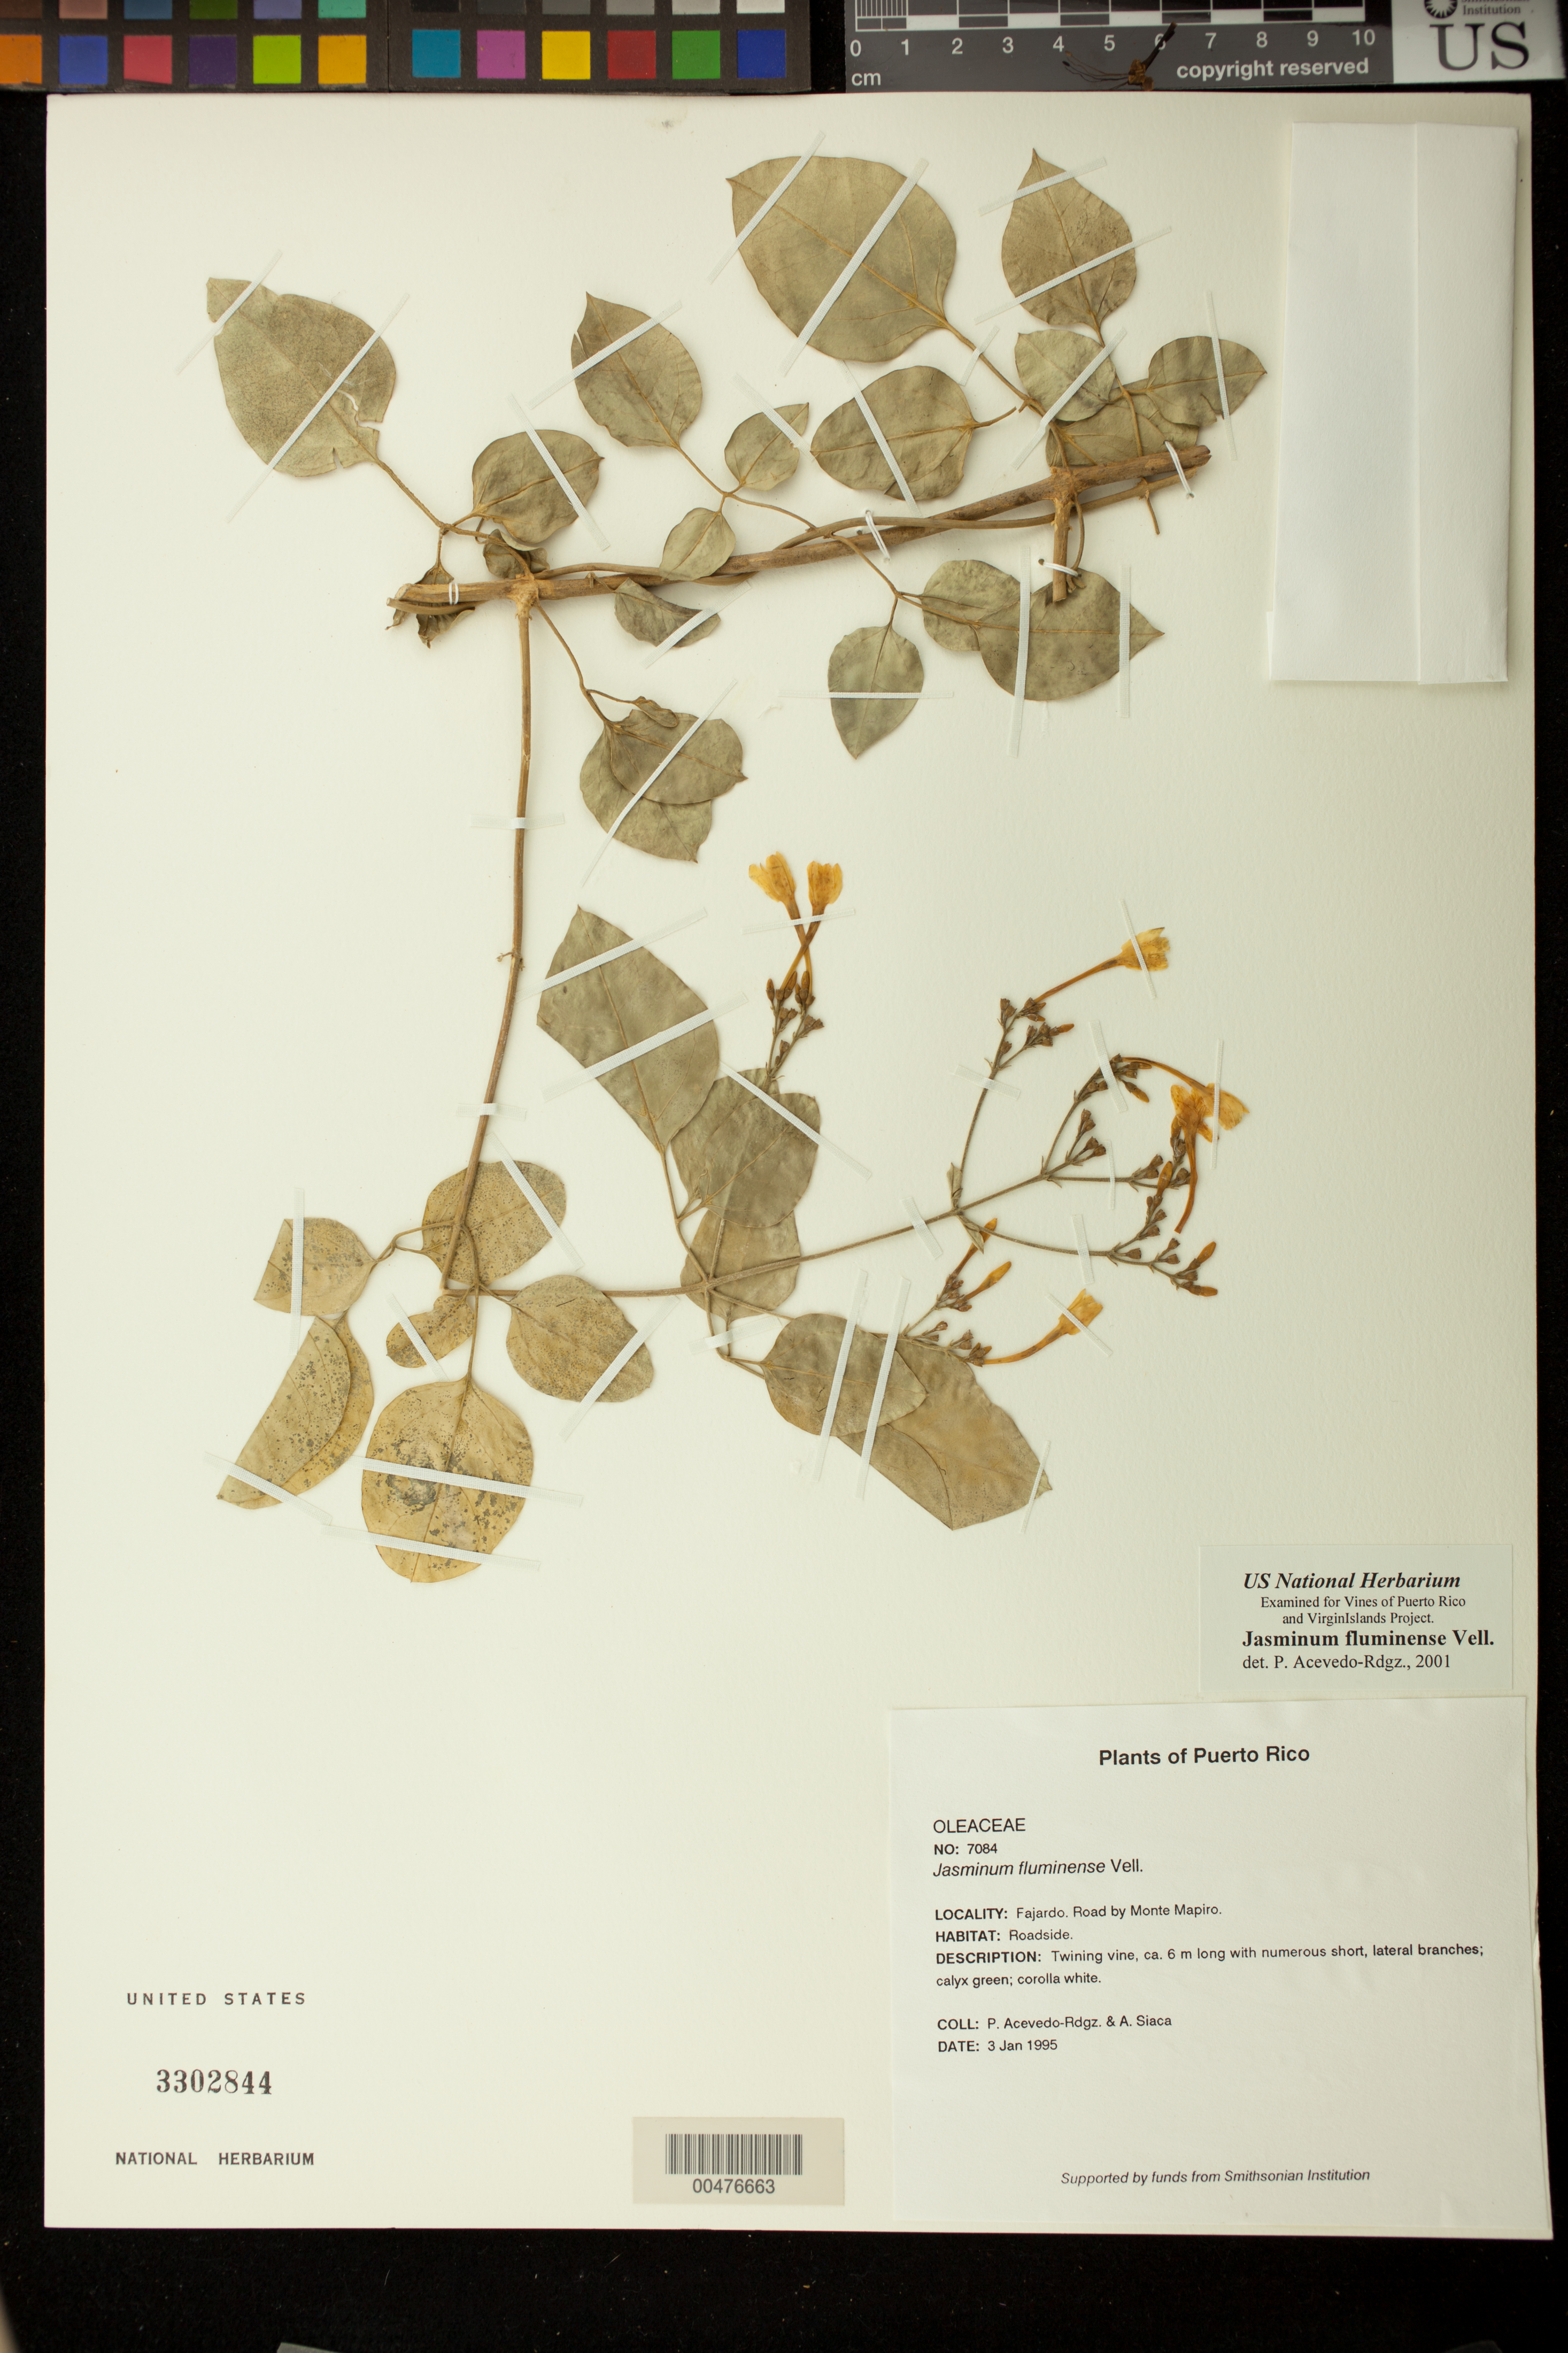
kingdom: Plantae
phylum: Tracheophyta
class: Magnoliopsida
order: Lamiales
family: Oleaceae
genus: Jasminum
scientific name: Jasminum fluminense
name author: Vell.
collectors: P. Acevedo-Rodr. & A. Siaca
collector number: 7084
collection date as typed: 03 Jan 1995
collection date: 1995-01-03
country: Puerto Rico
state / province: Fajardo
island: Puerto Rico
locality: Fajardo; Road by Monte Mapiro.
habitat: Roadside.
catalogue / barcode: US 3302844